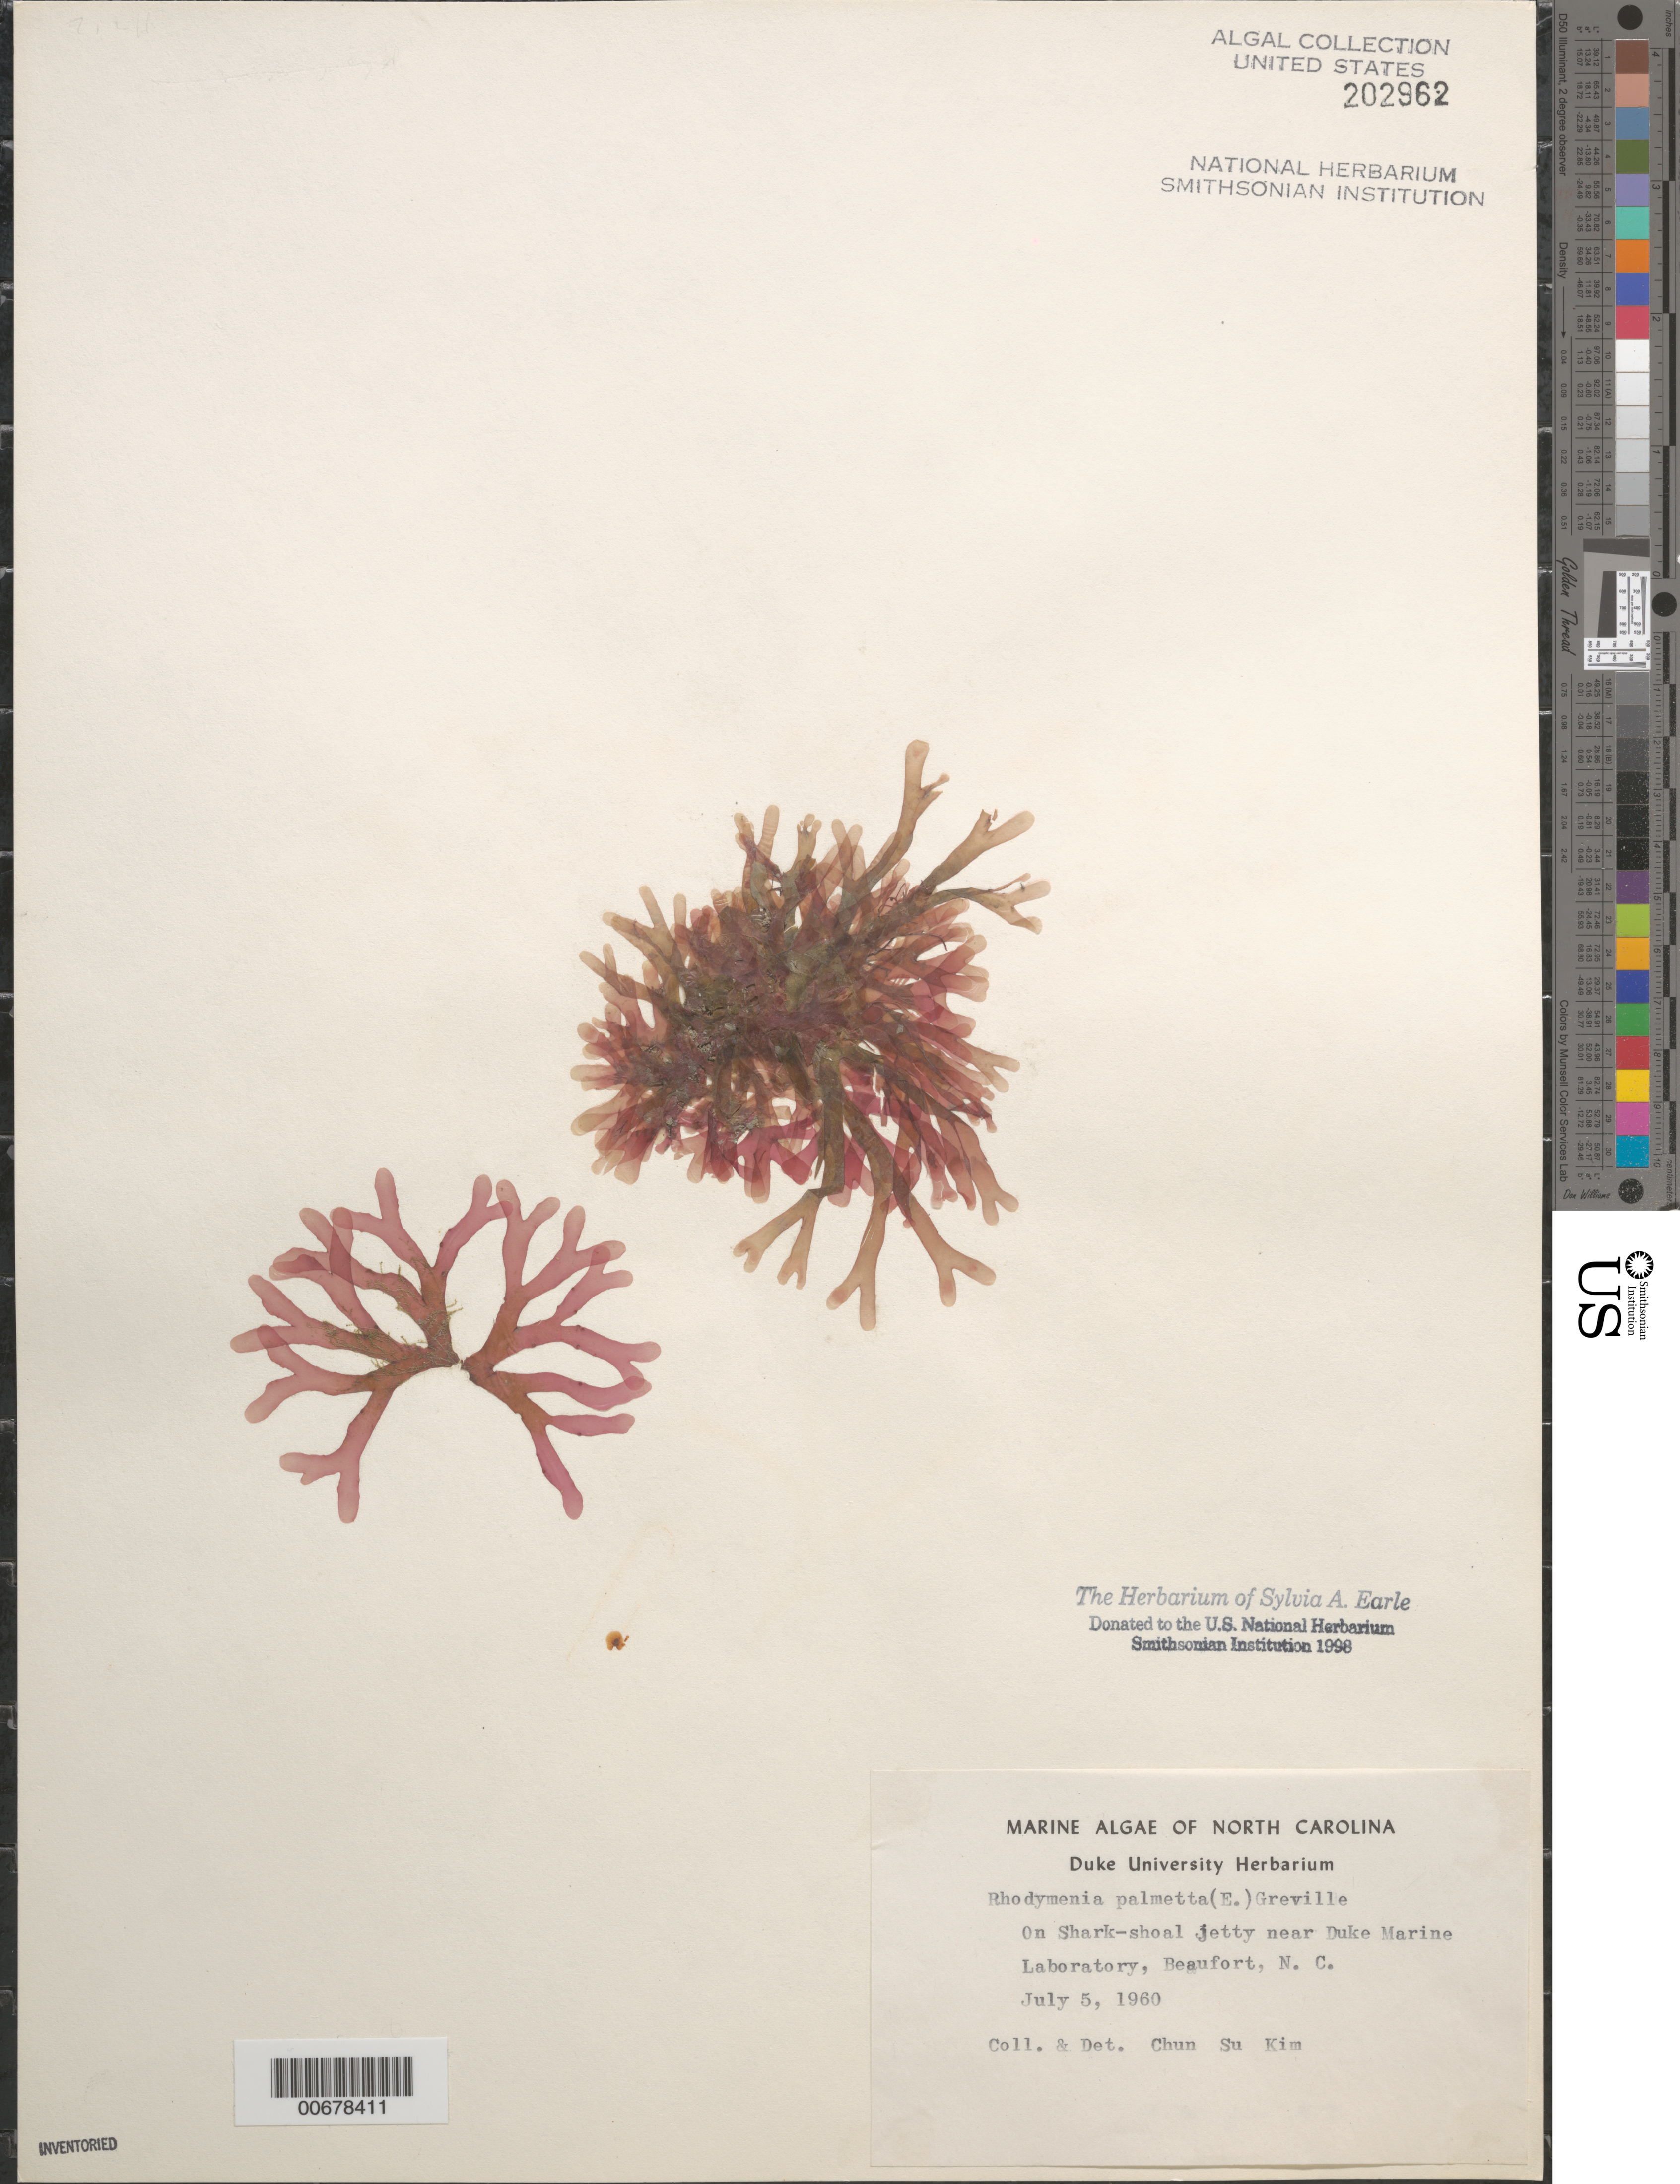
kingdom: Plantae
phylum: Rhodophyta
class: Florideophyceae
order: Rhodymeniales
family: Rhodymeniaceae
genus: Rhodymenia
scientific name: Rhodymenia pseudopalmata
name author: (J.V.Lamouroux) P.C. Silva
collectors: C. Kim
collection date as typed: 05 Jul 1960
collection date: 1960-07-05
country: United States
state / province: North Carolina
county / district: Carteret County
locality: Shark Shoal jetty near Duke Marine Laboratory, Beaufort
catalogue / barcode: US 202962